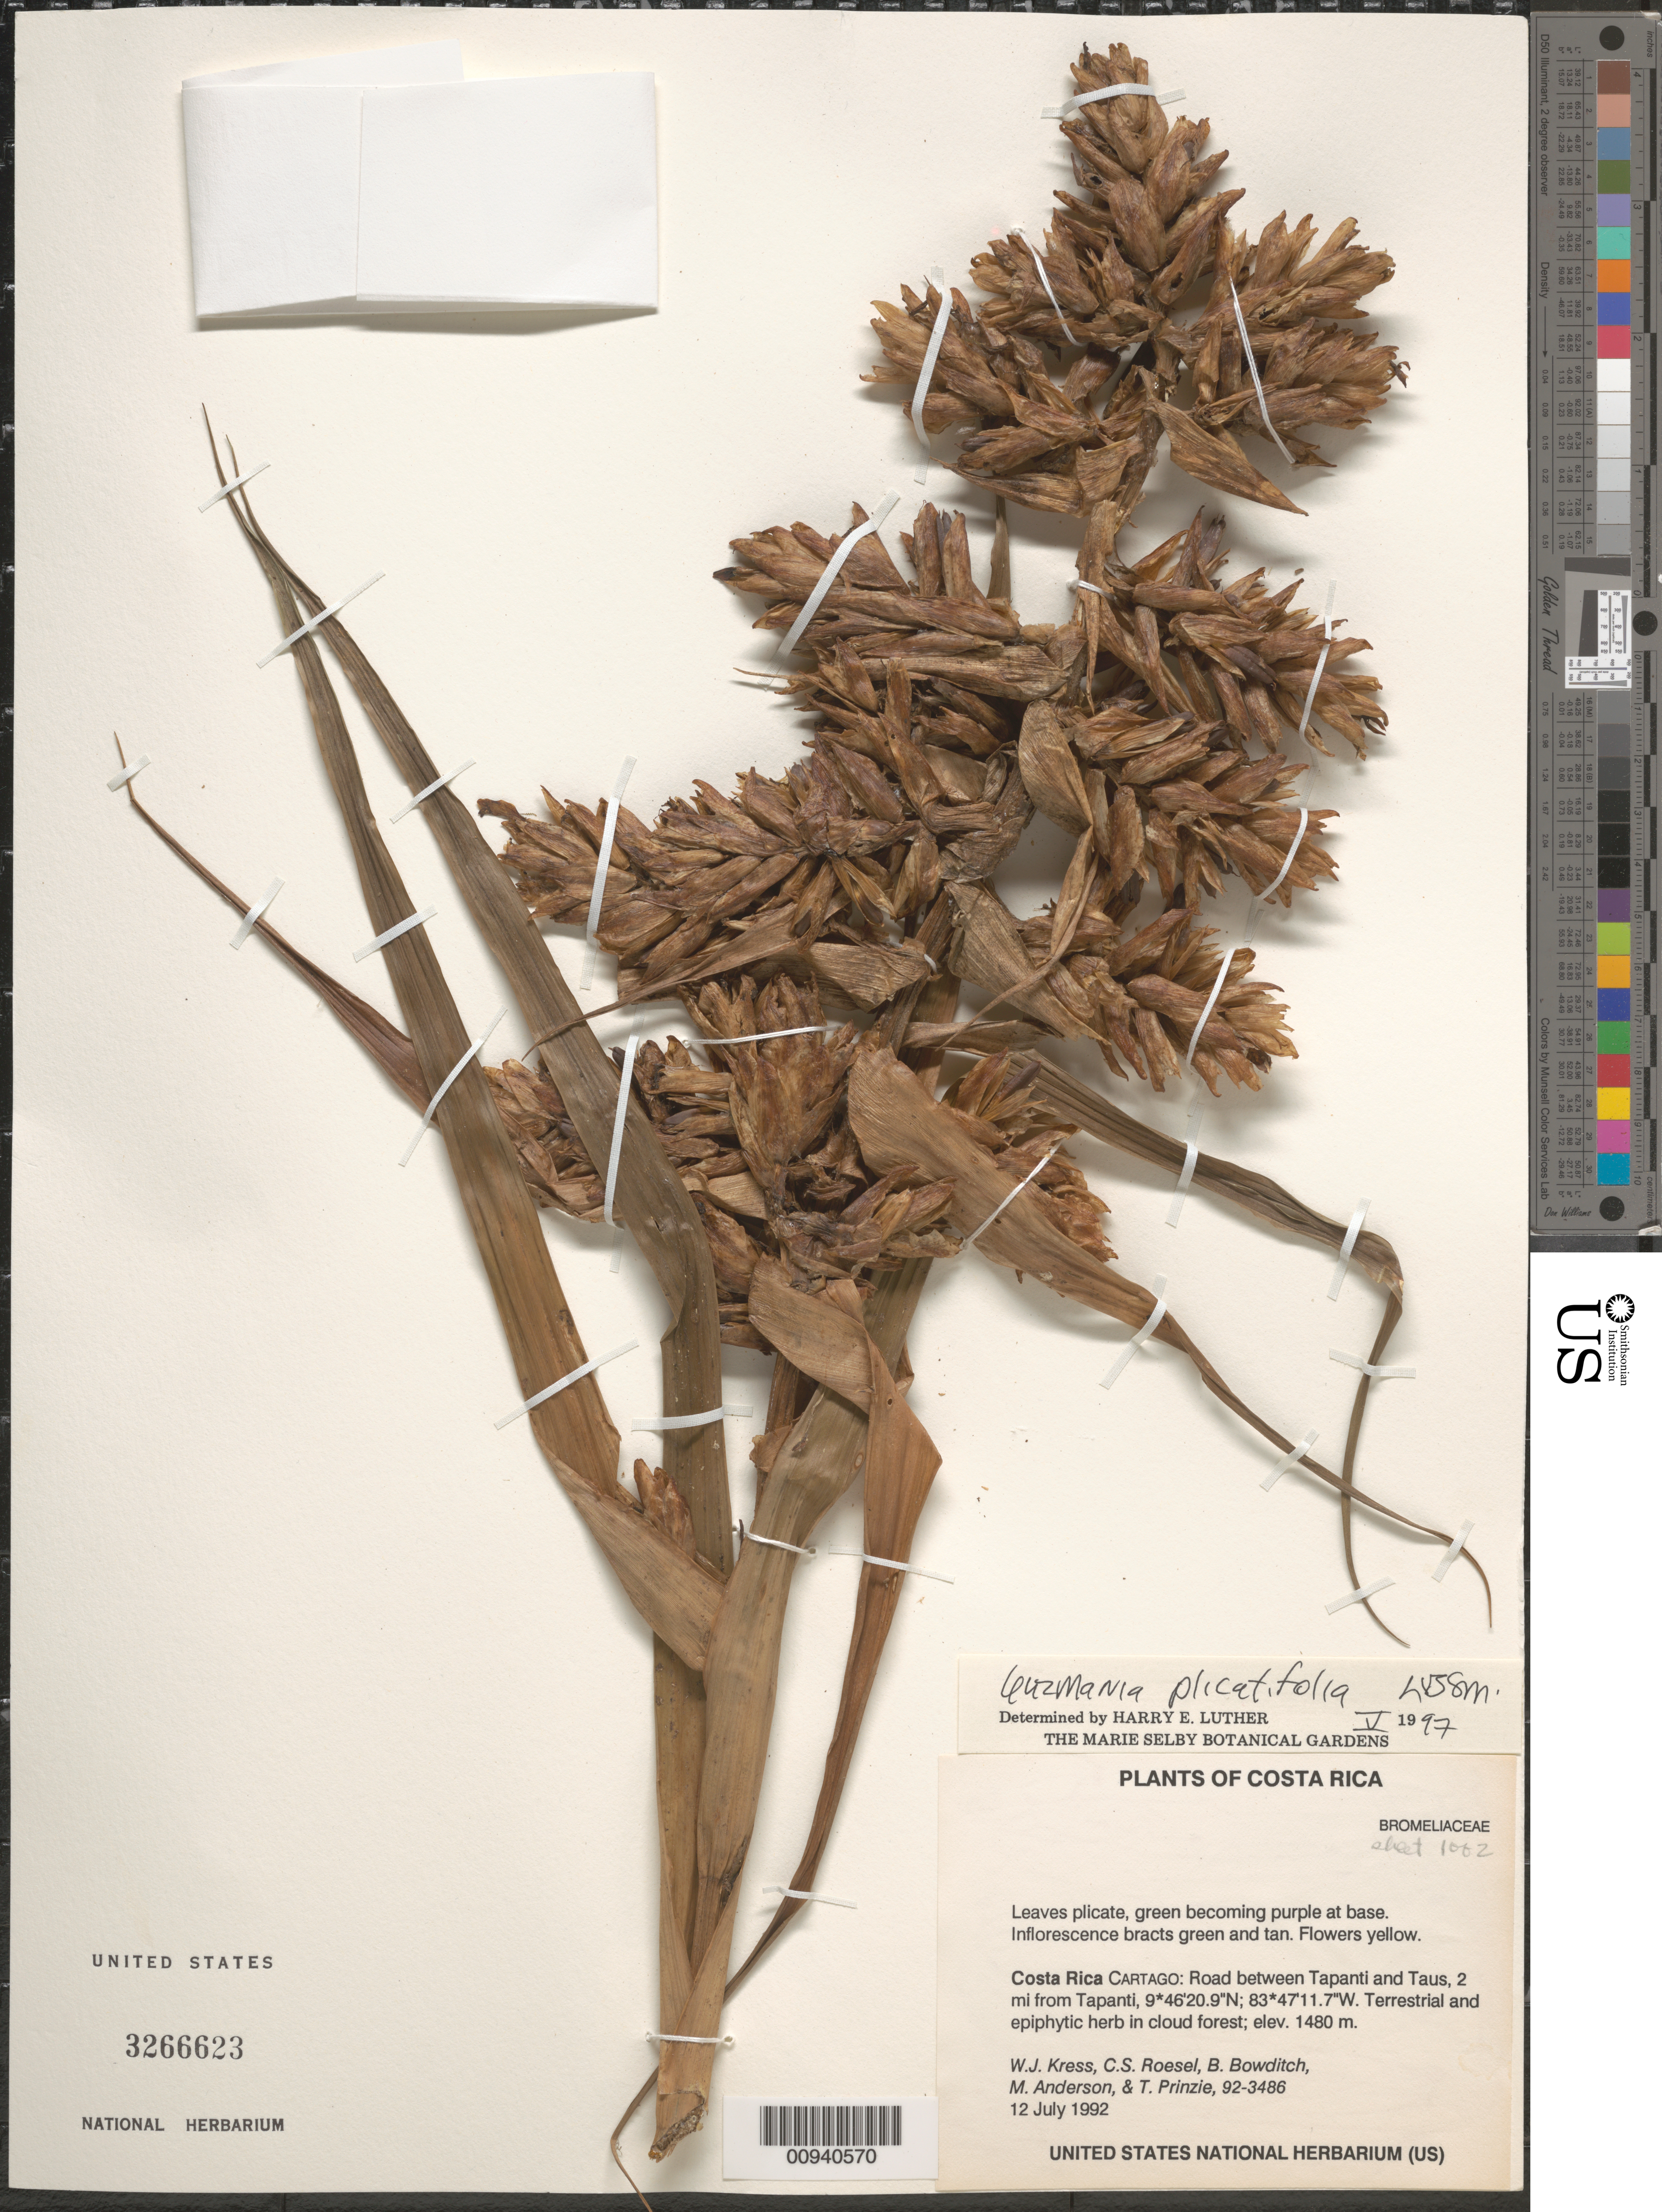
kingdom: Plantae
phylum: Tracheophyta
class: Liliopsida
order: Poales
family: Bromeliaceae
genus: Guzmania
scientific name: Guzmania plicatifolia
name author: L.B. Sm.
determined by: Luther, Hans E.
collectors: W. J. Kress, C. S. Roesel, L. E. Brothers, M. Anderson & T. Prinzie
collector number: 92-3486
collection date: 1992-07-12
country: Costa Rica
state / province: Cartago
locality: Road between Tapanti and Taus, 2 mi from Tapanti.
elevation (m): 1480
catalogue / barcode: US 3266623